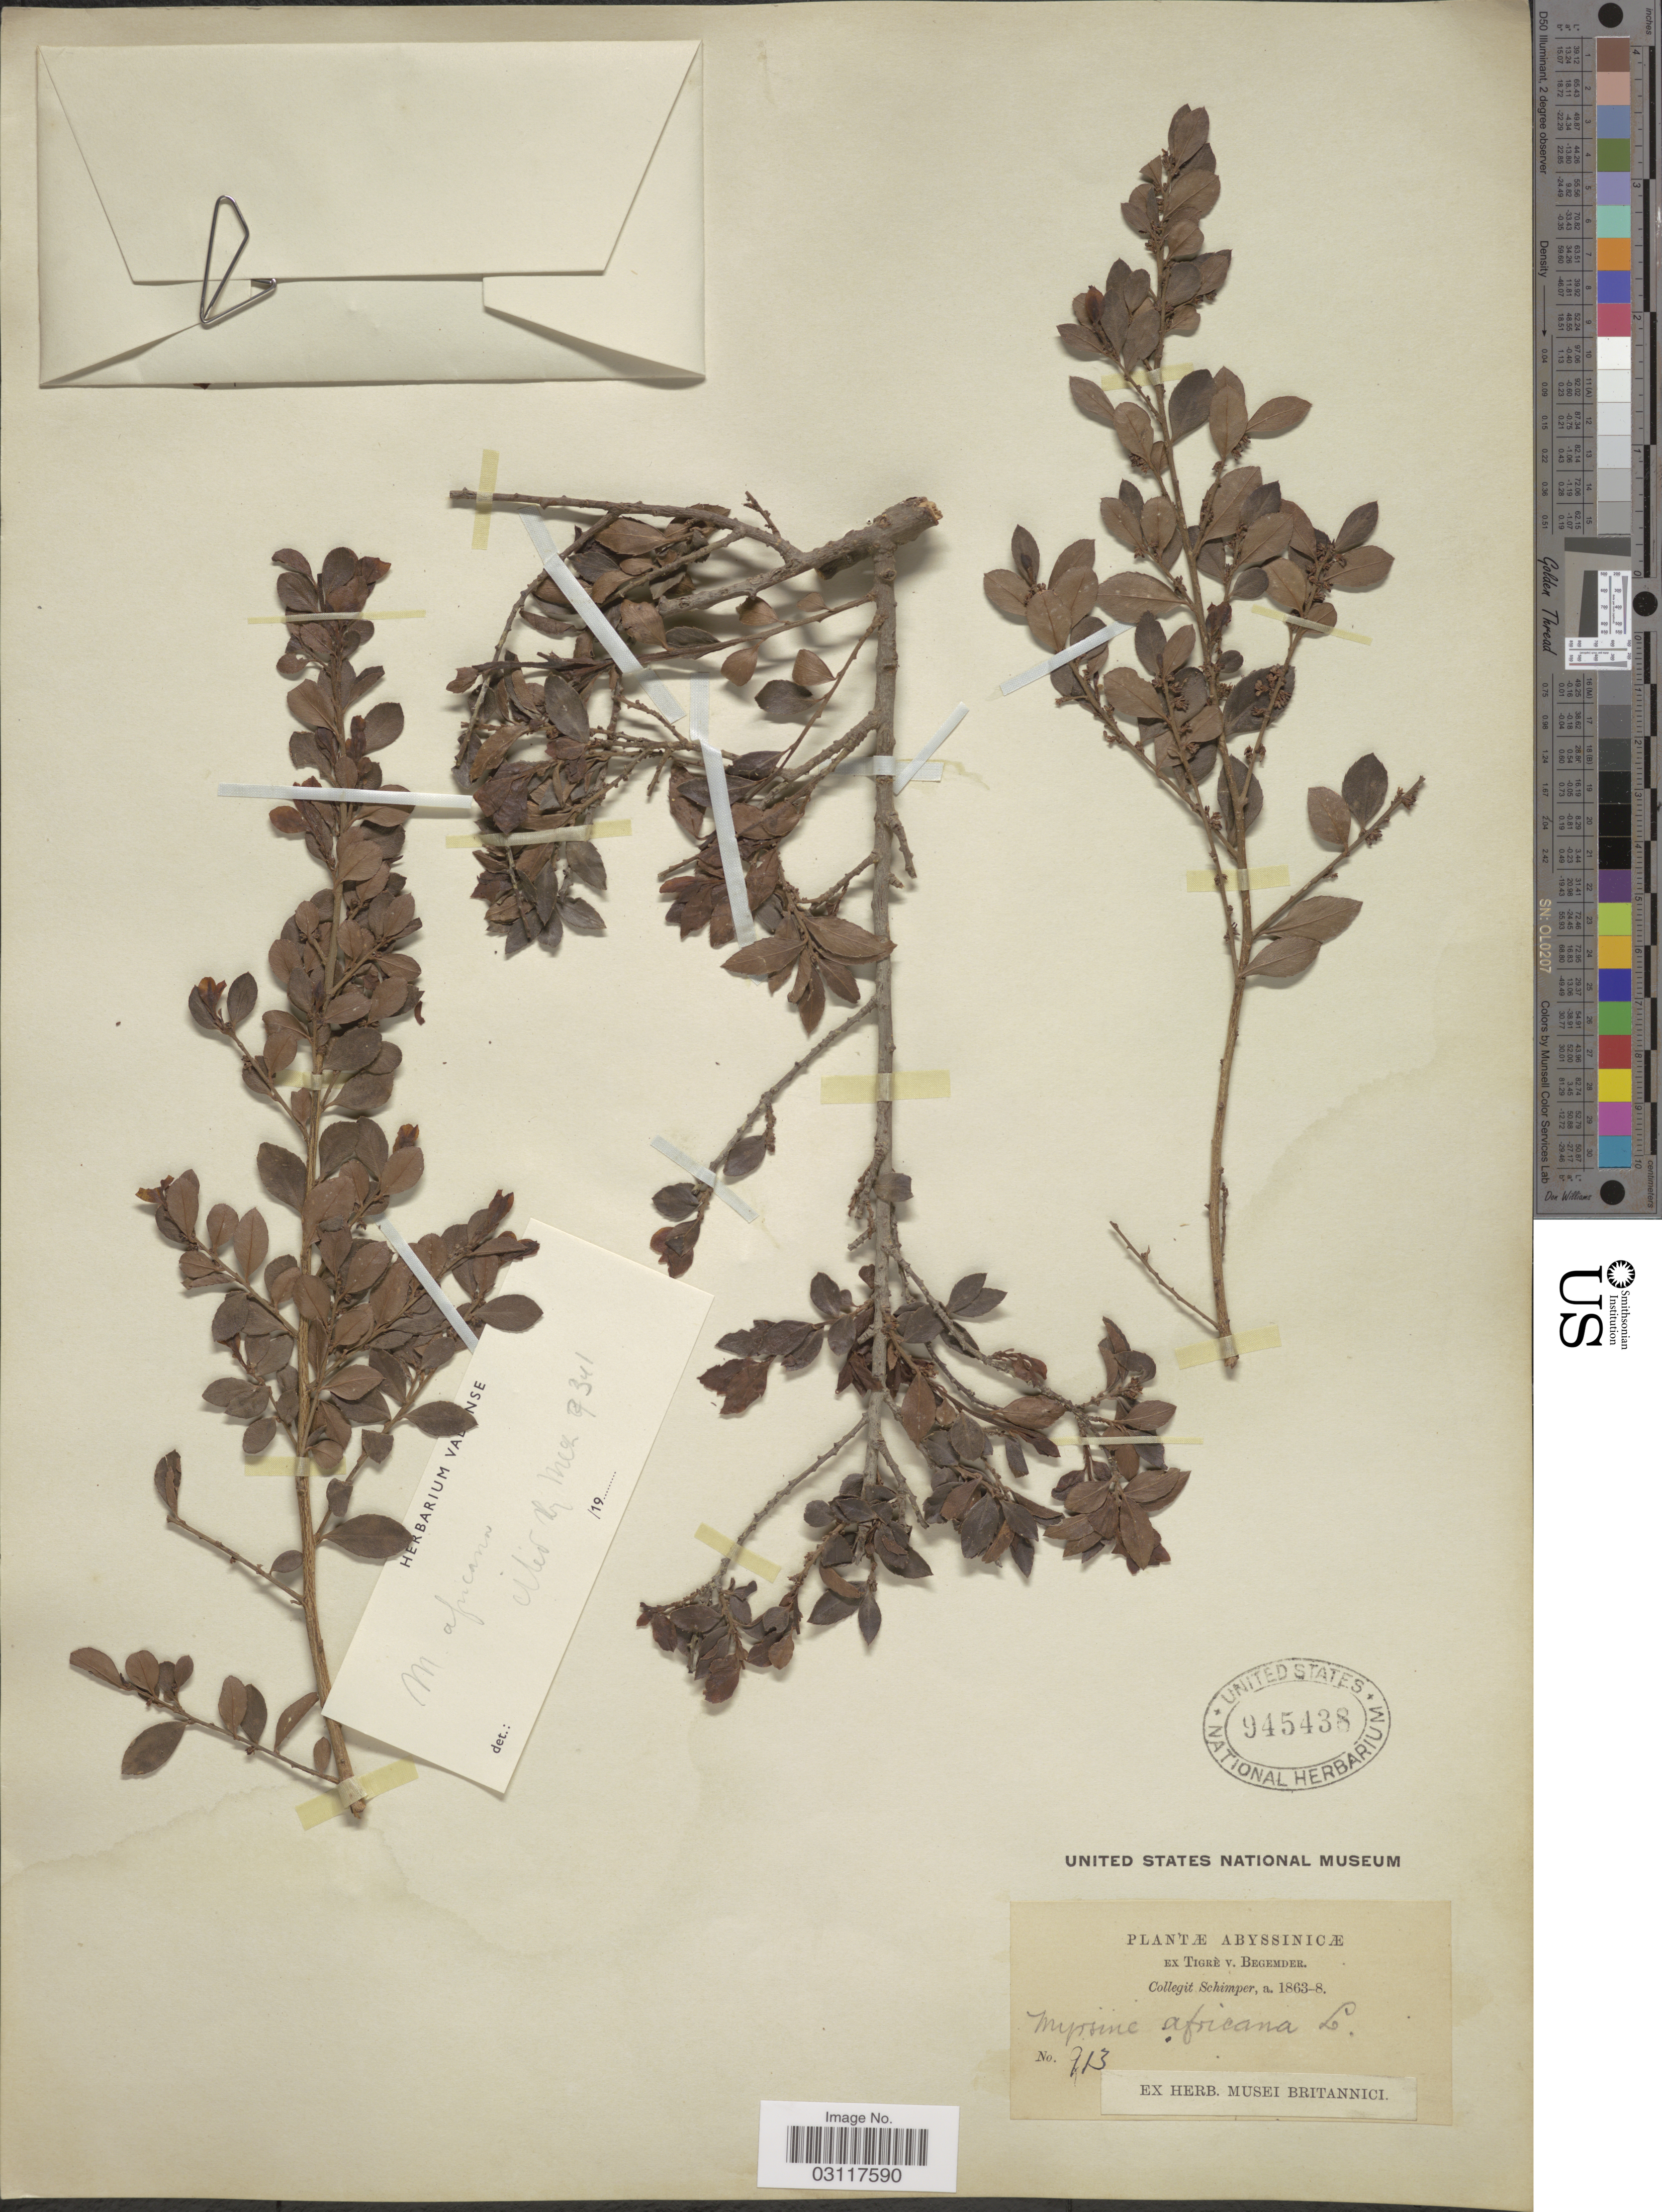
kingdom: Plantae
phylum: Tracheophyta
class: Magnoliopsida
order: Ericales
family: Primulaceae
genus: Myrsine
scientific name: Myrsine africana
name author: L.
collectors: -. Schimper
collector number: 913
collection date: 1863/1868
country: Eritrea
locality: Abyssinicæ, Ex Tigrè v. Begemder.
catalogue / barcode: US 945438